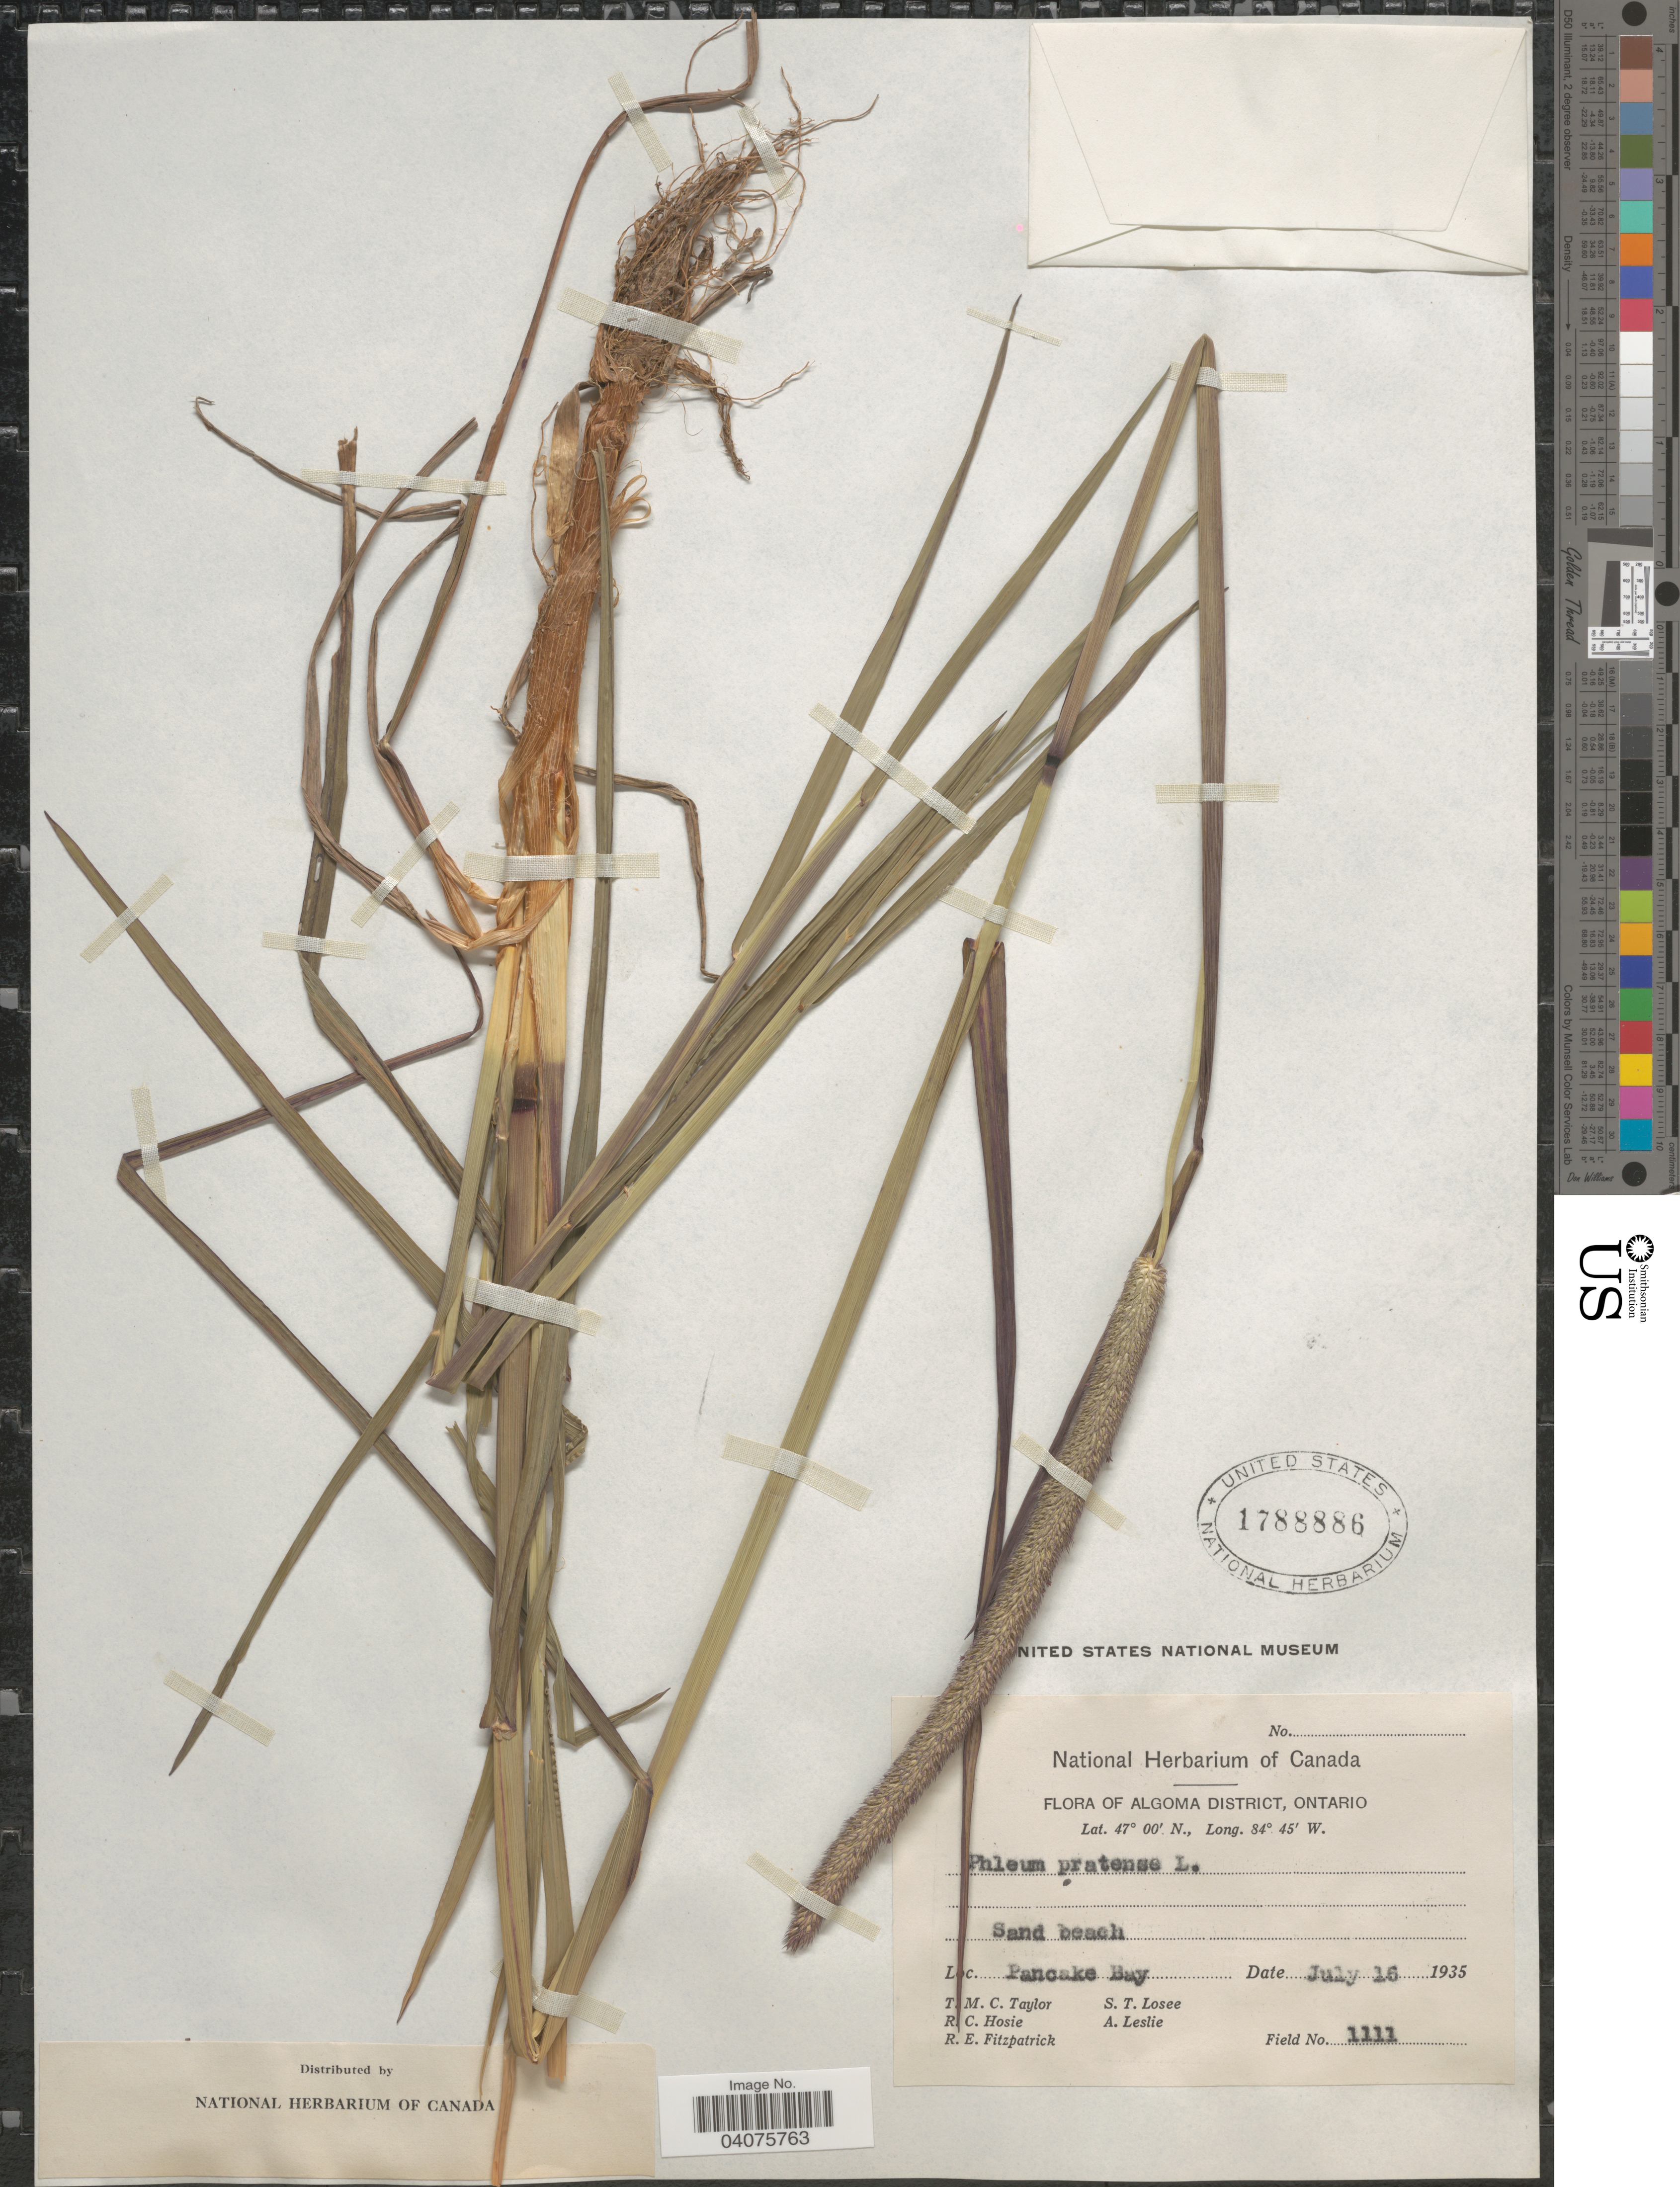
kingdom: Plantae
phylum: Tracheophyta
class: Liliopsida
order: Poales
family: Poaceae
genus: Phleum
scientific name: Phleum pratense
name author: L.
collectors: T. M. C. Taylor, R. Hosie, R. Fitzpatrick, S. Losee & A. Leslie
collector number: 1111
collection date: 1935-07-16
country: Canada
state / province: Ontario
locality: Algoma District. Pancake Bay.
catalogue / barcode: US 1788886